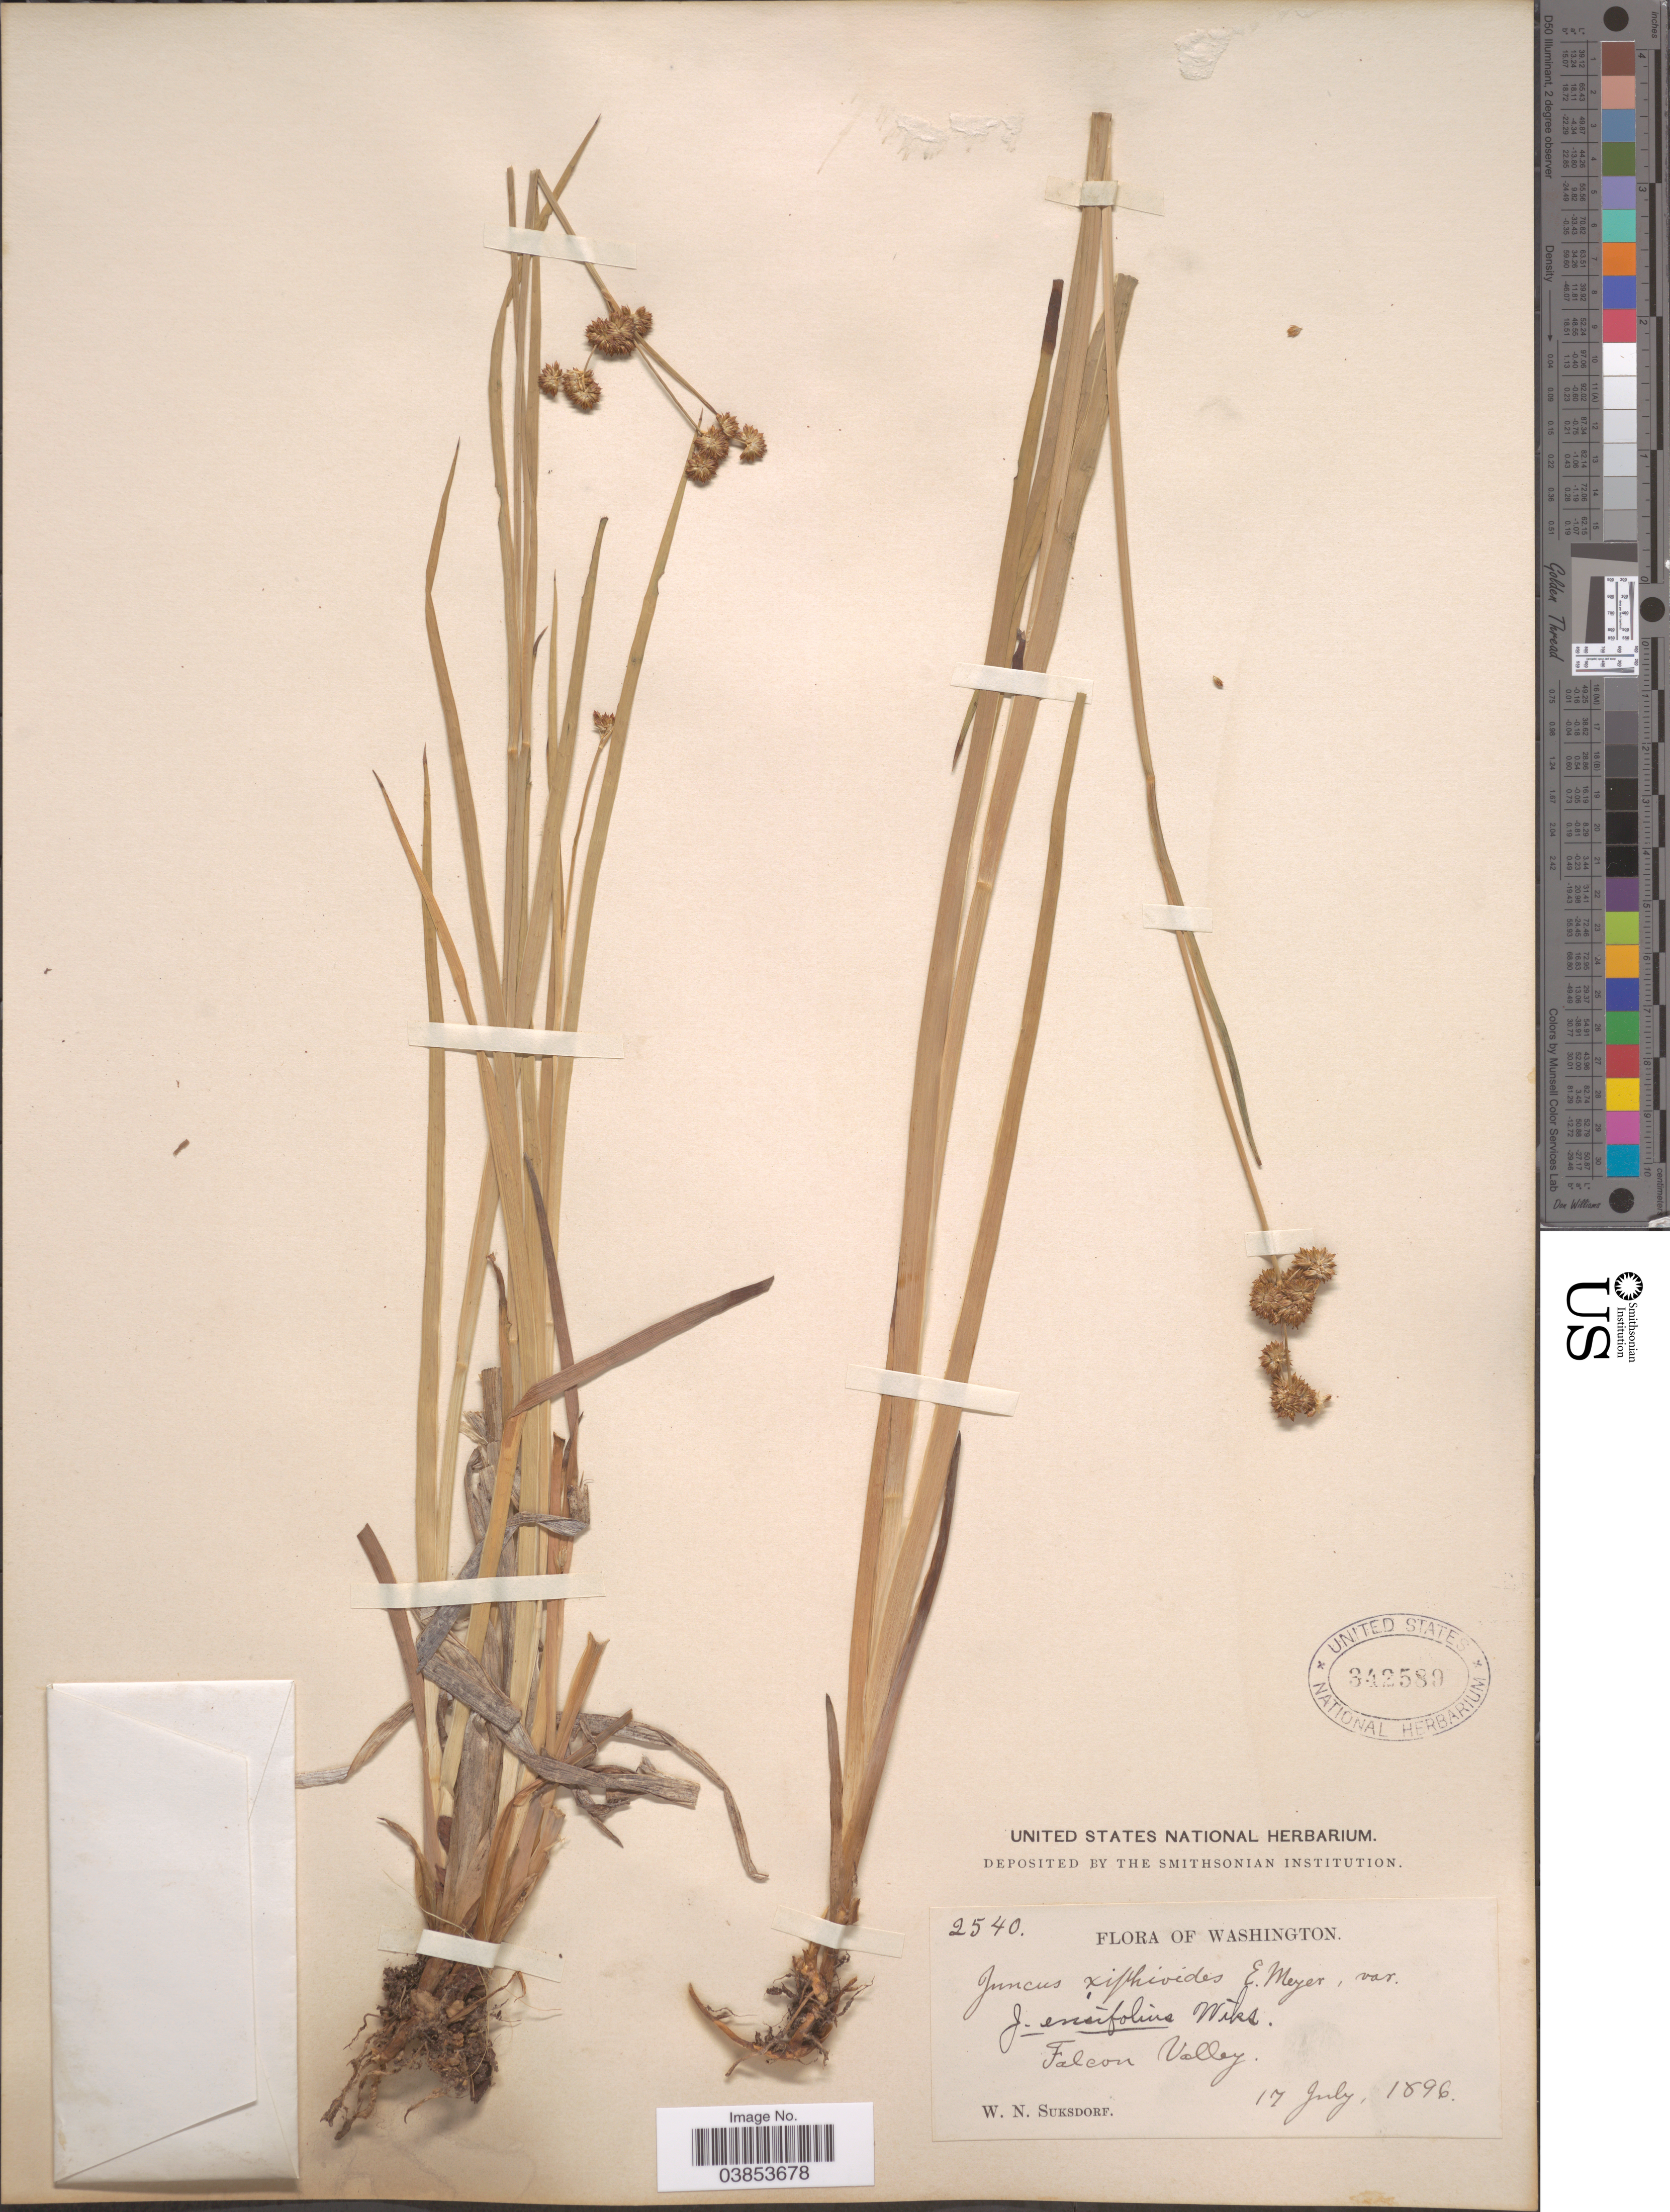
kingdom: Plantae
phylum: Tracheophyta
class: Liliopsida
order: Poales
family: Juncaceae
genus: Juncus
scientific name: Juncus ensifolius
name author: Wikstr.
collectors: W. N. Suksdorf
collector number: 2540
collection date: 1896-07-17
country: United States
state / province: Washington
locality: Falcon Valley.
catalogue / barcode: US 342589